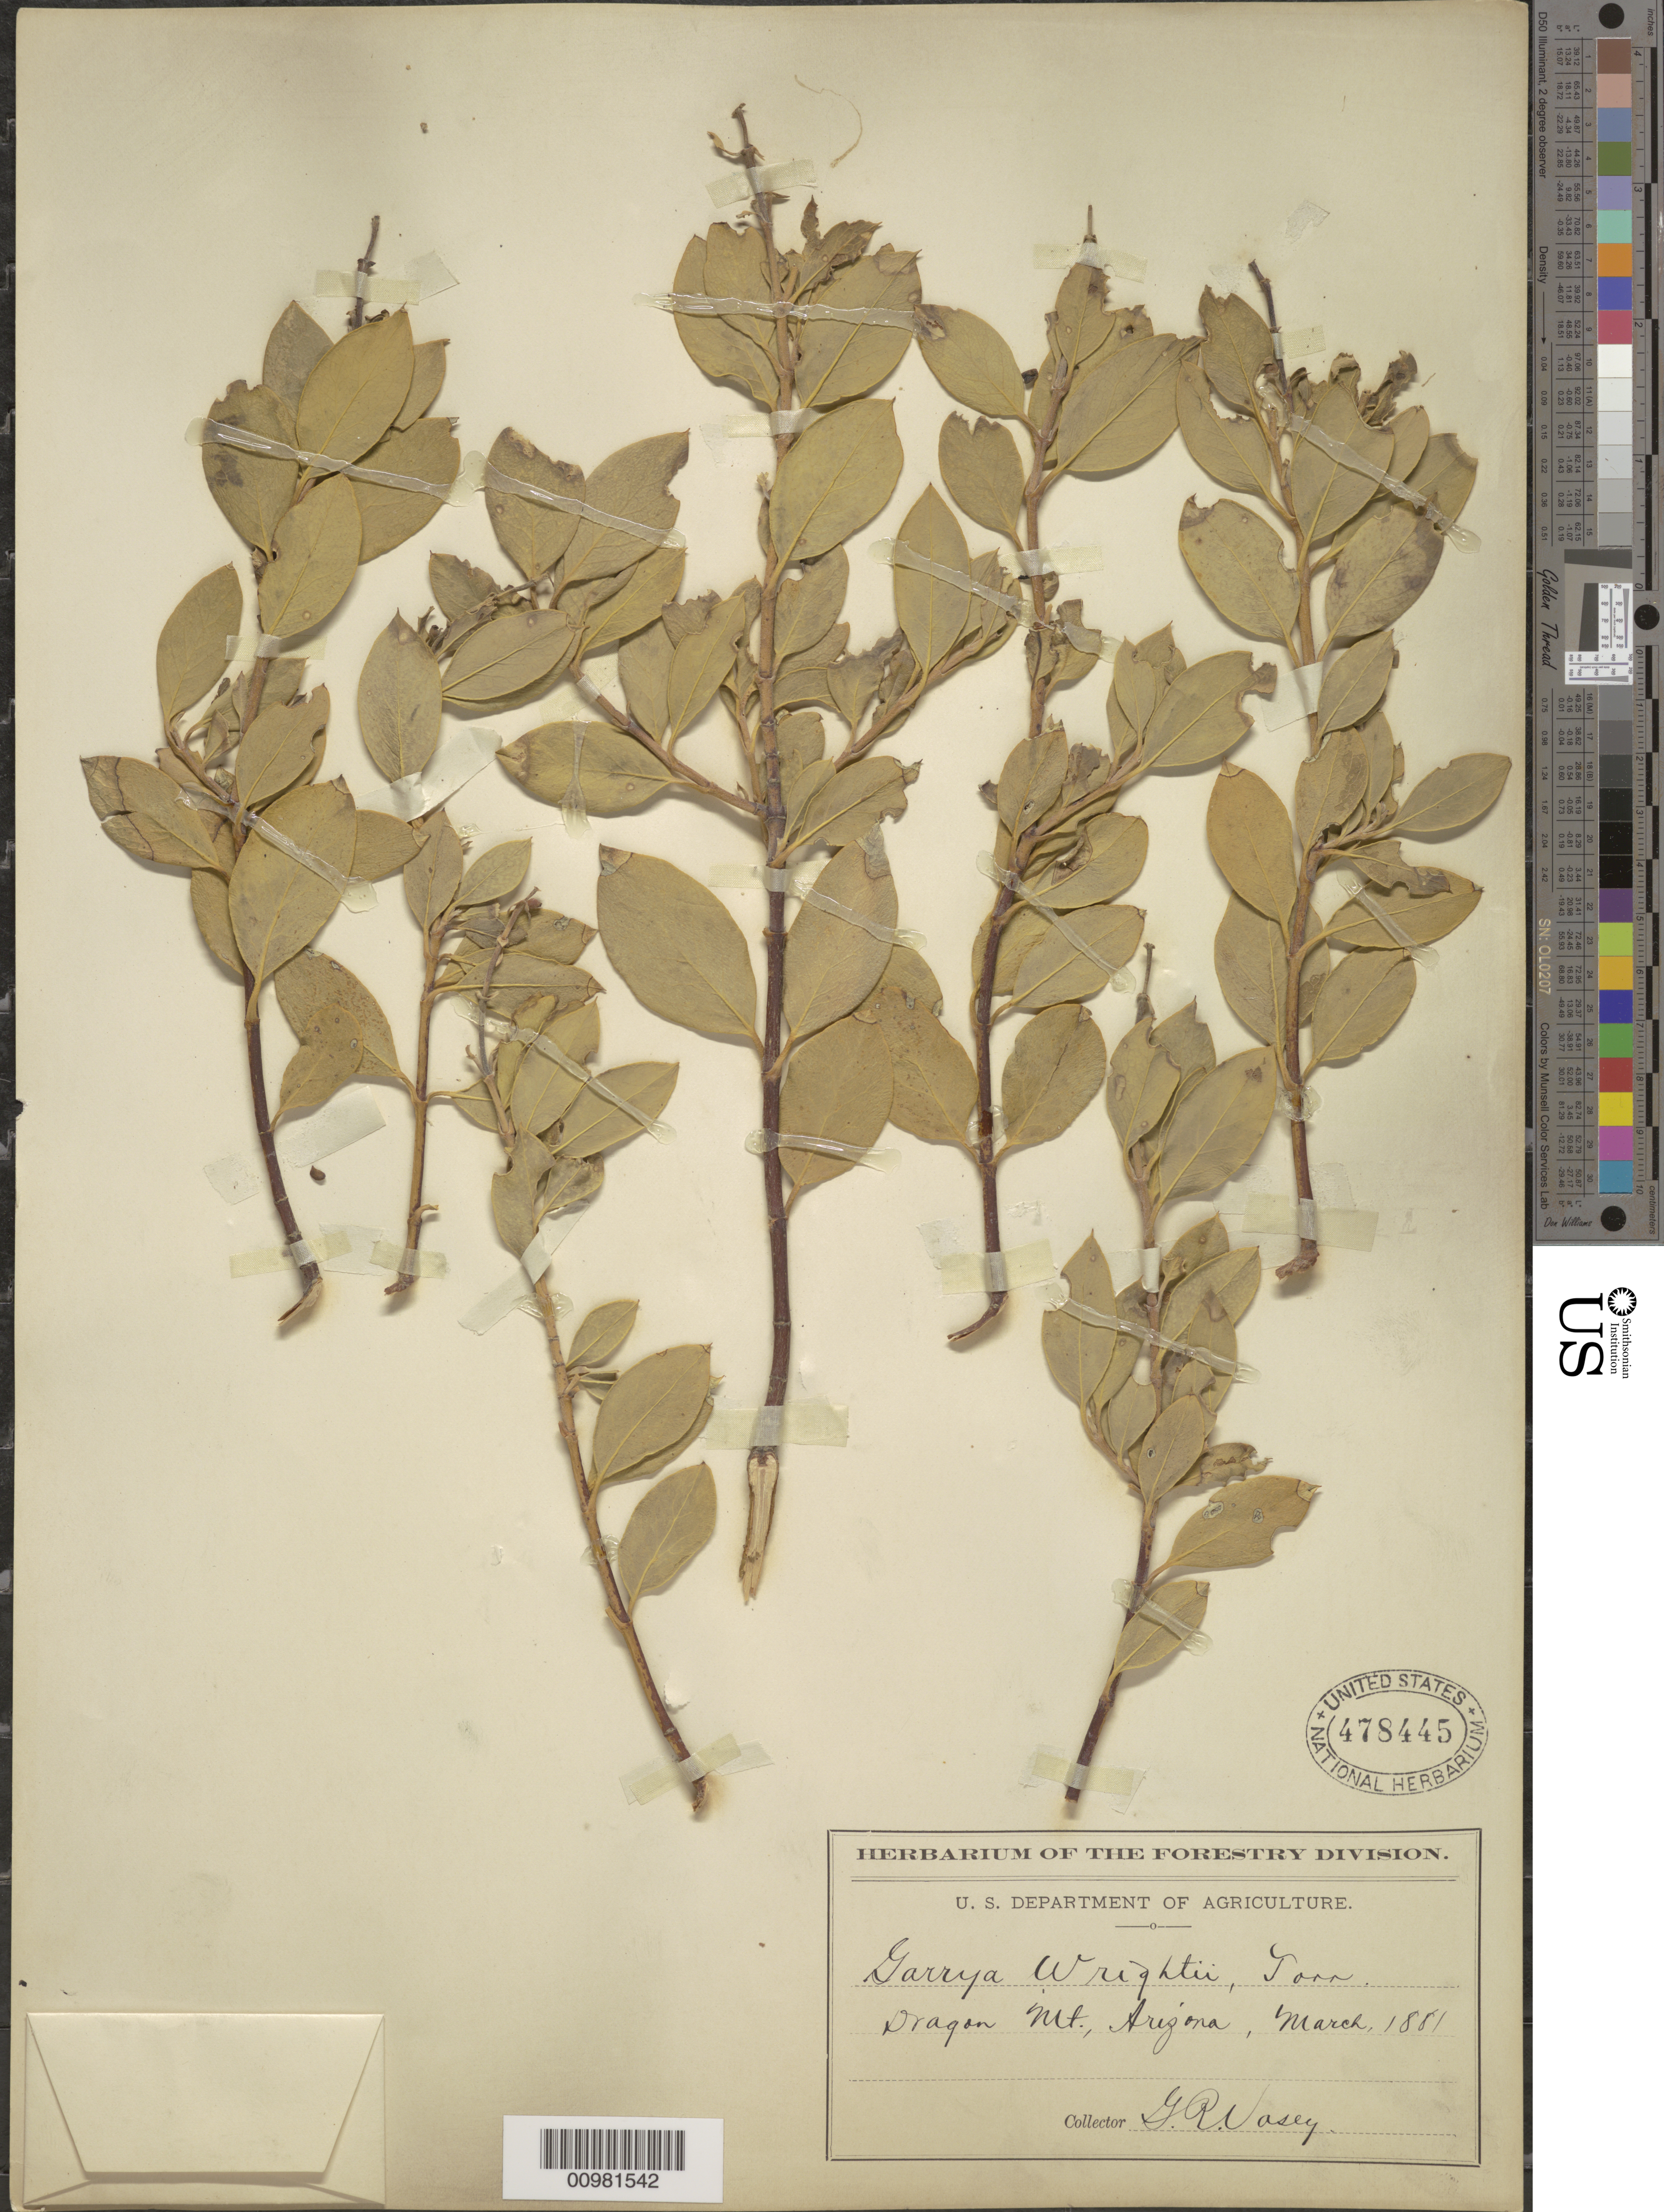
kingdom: Plantae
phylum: Tracheophyta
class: Magnoliopsida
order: Garryales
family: Garryaceae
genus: Garrya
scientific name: Garrya wrightii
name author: Torr.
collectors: G. Vasey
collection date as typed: Mar 1881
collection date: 1881-03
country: United States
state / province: Arizona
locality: Dragoon Mountains.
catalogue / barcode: US 478445